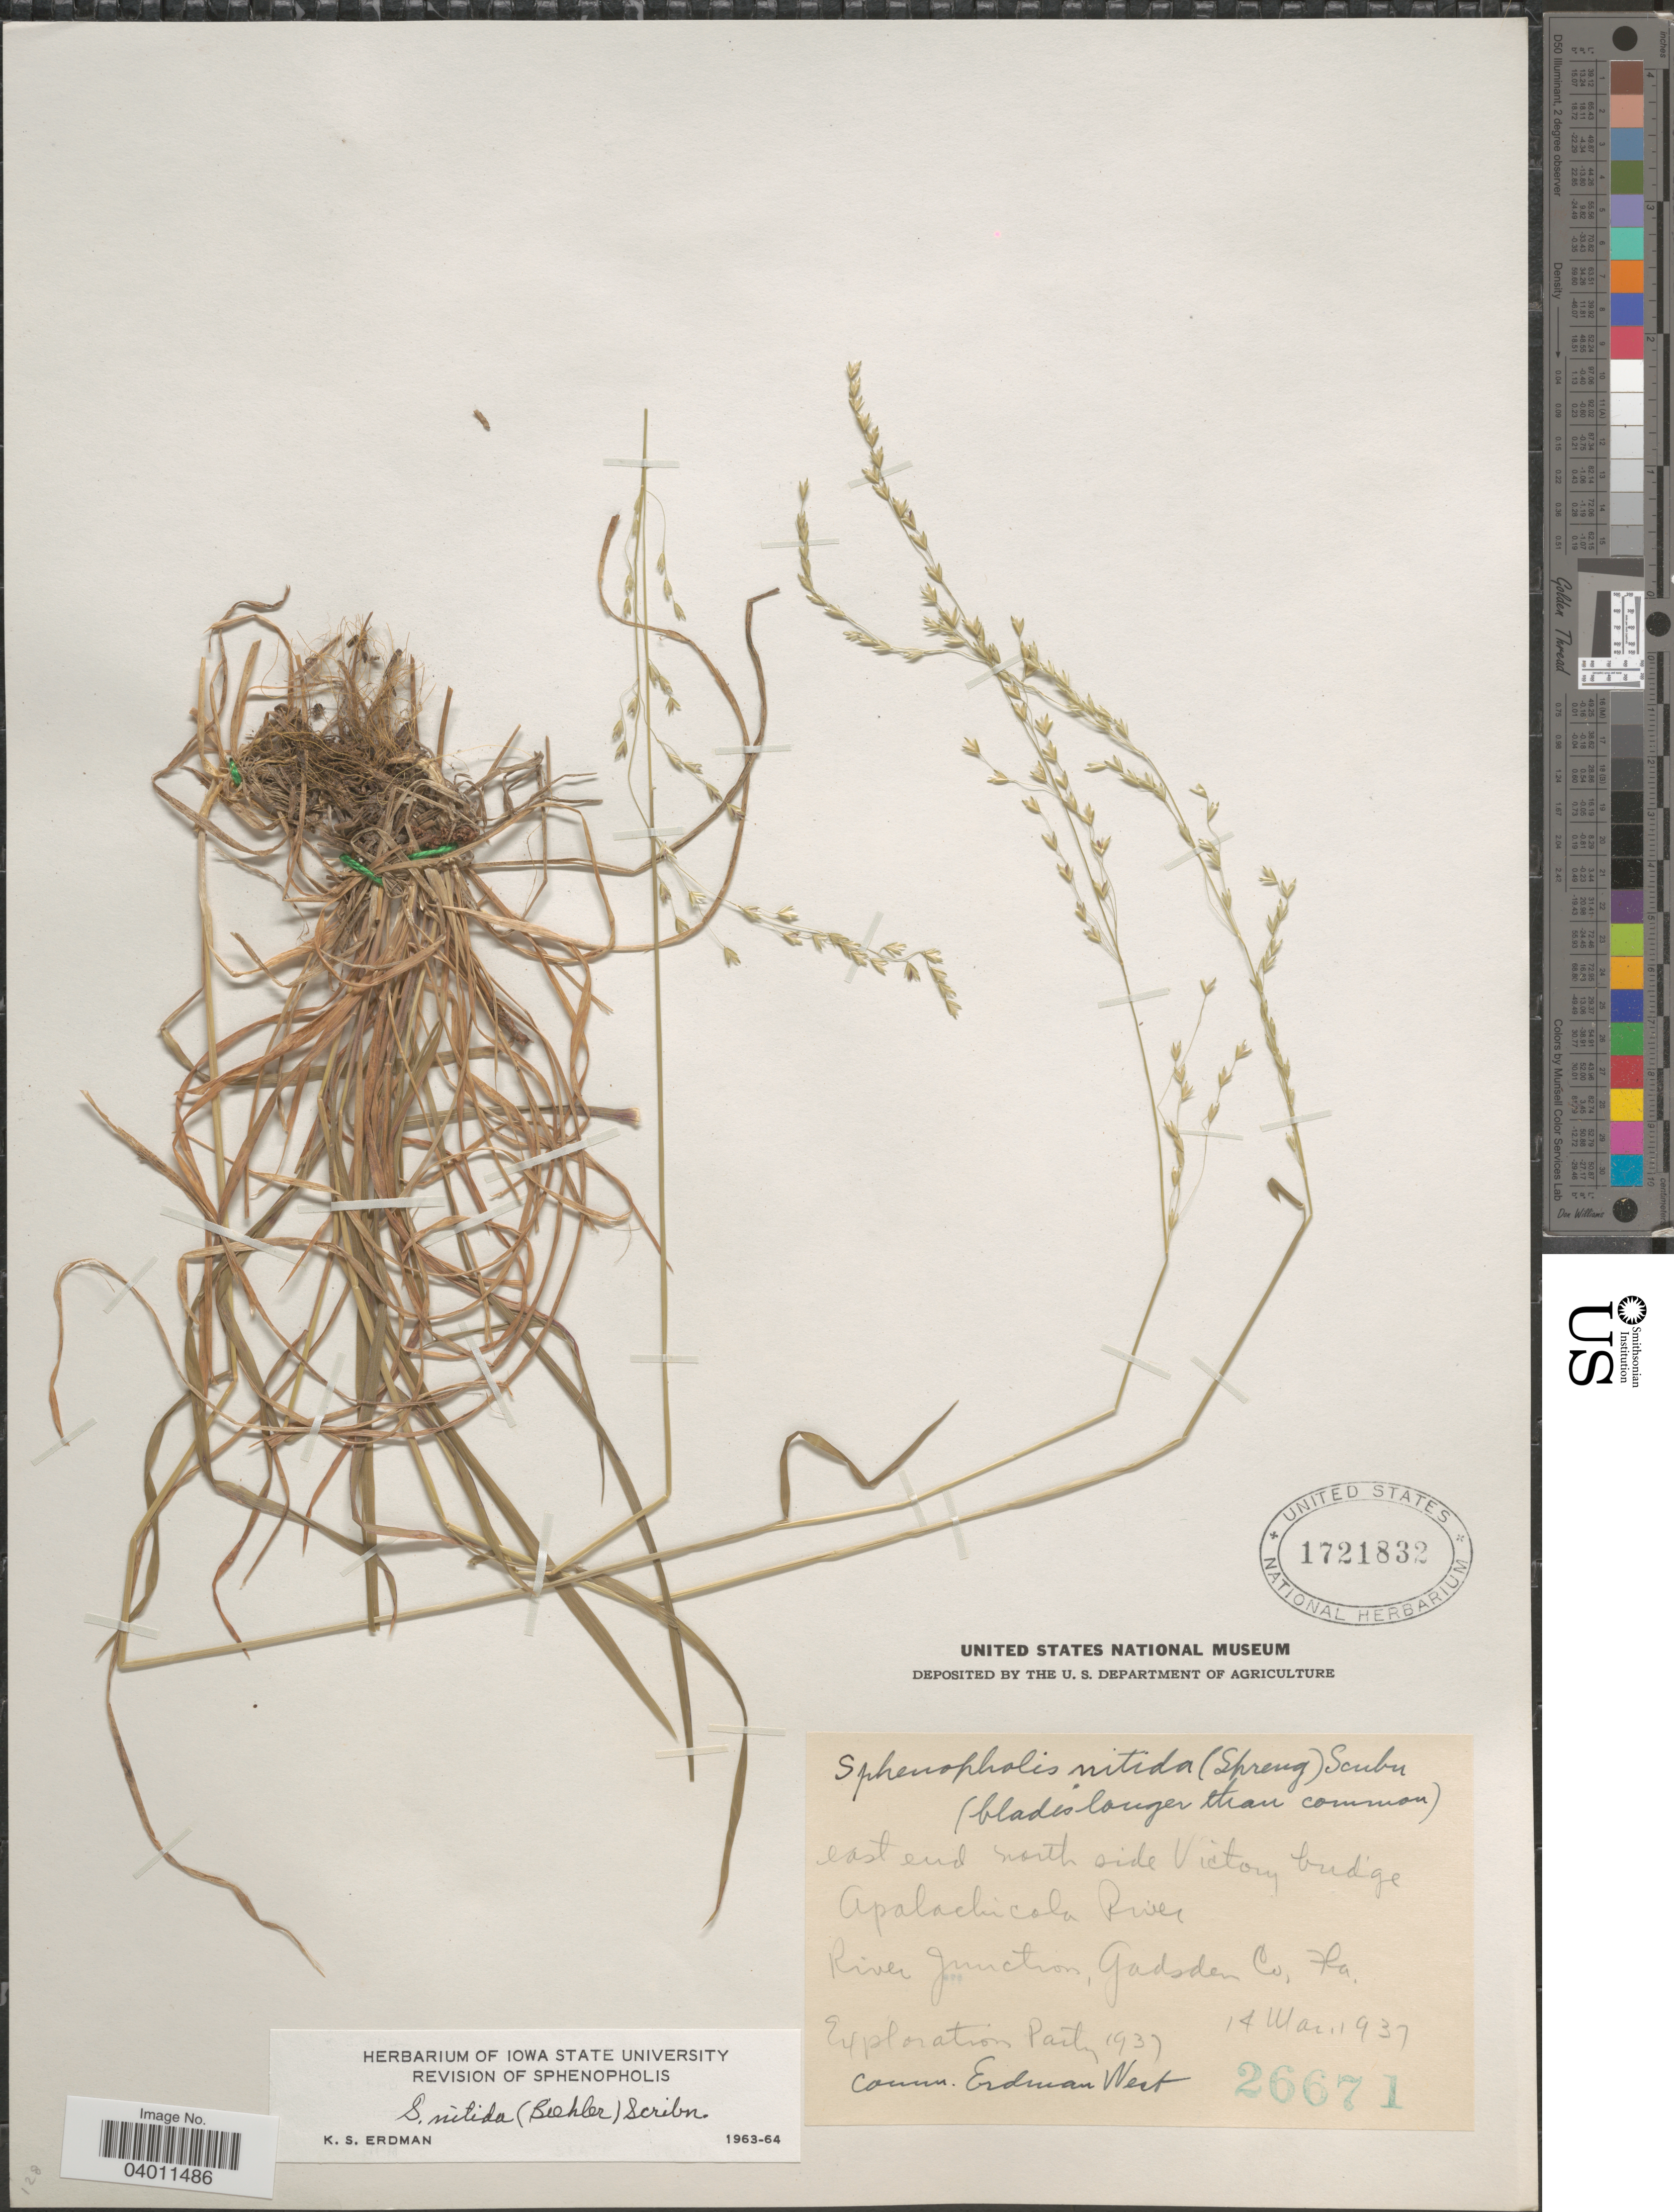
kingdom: Plantae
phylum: Tracheophyta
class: Liliopsida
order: Poales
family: Poaceae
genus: Sphenopholis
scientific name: Sphenopholis nitida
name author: (Biehler) Scribn.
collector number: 26671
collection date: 1937-03-14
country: United States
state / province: Florida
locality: East end north side Victory bridge Apalachicola River. River Junction, Gadsden Co.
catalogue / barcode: US 1721832